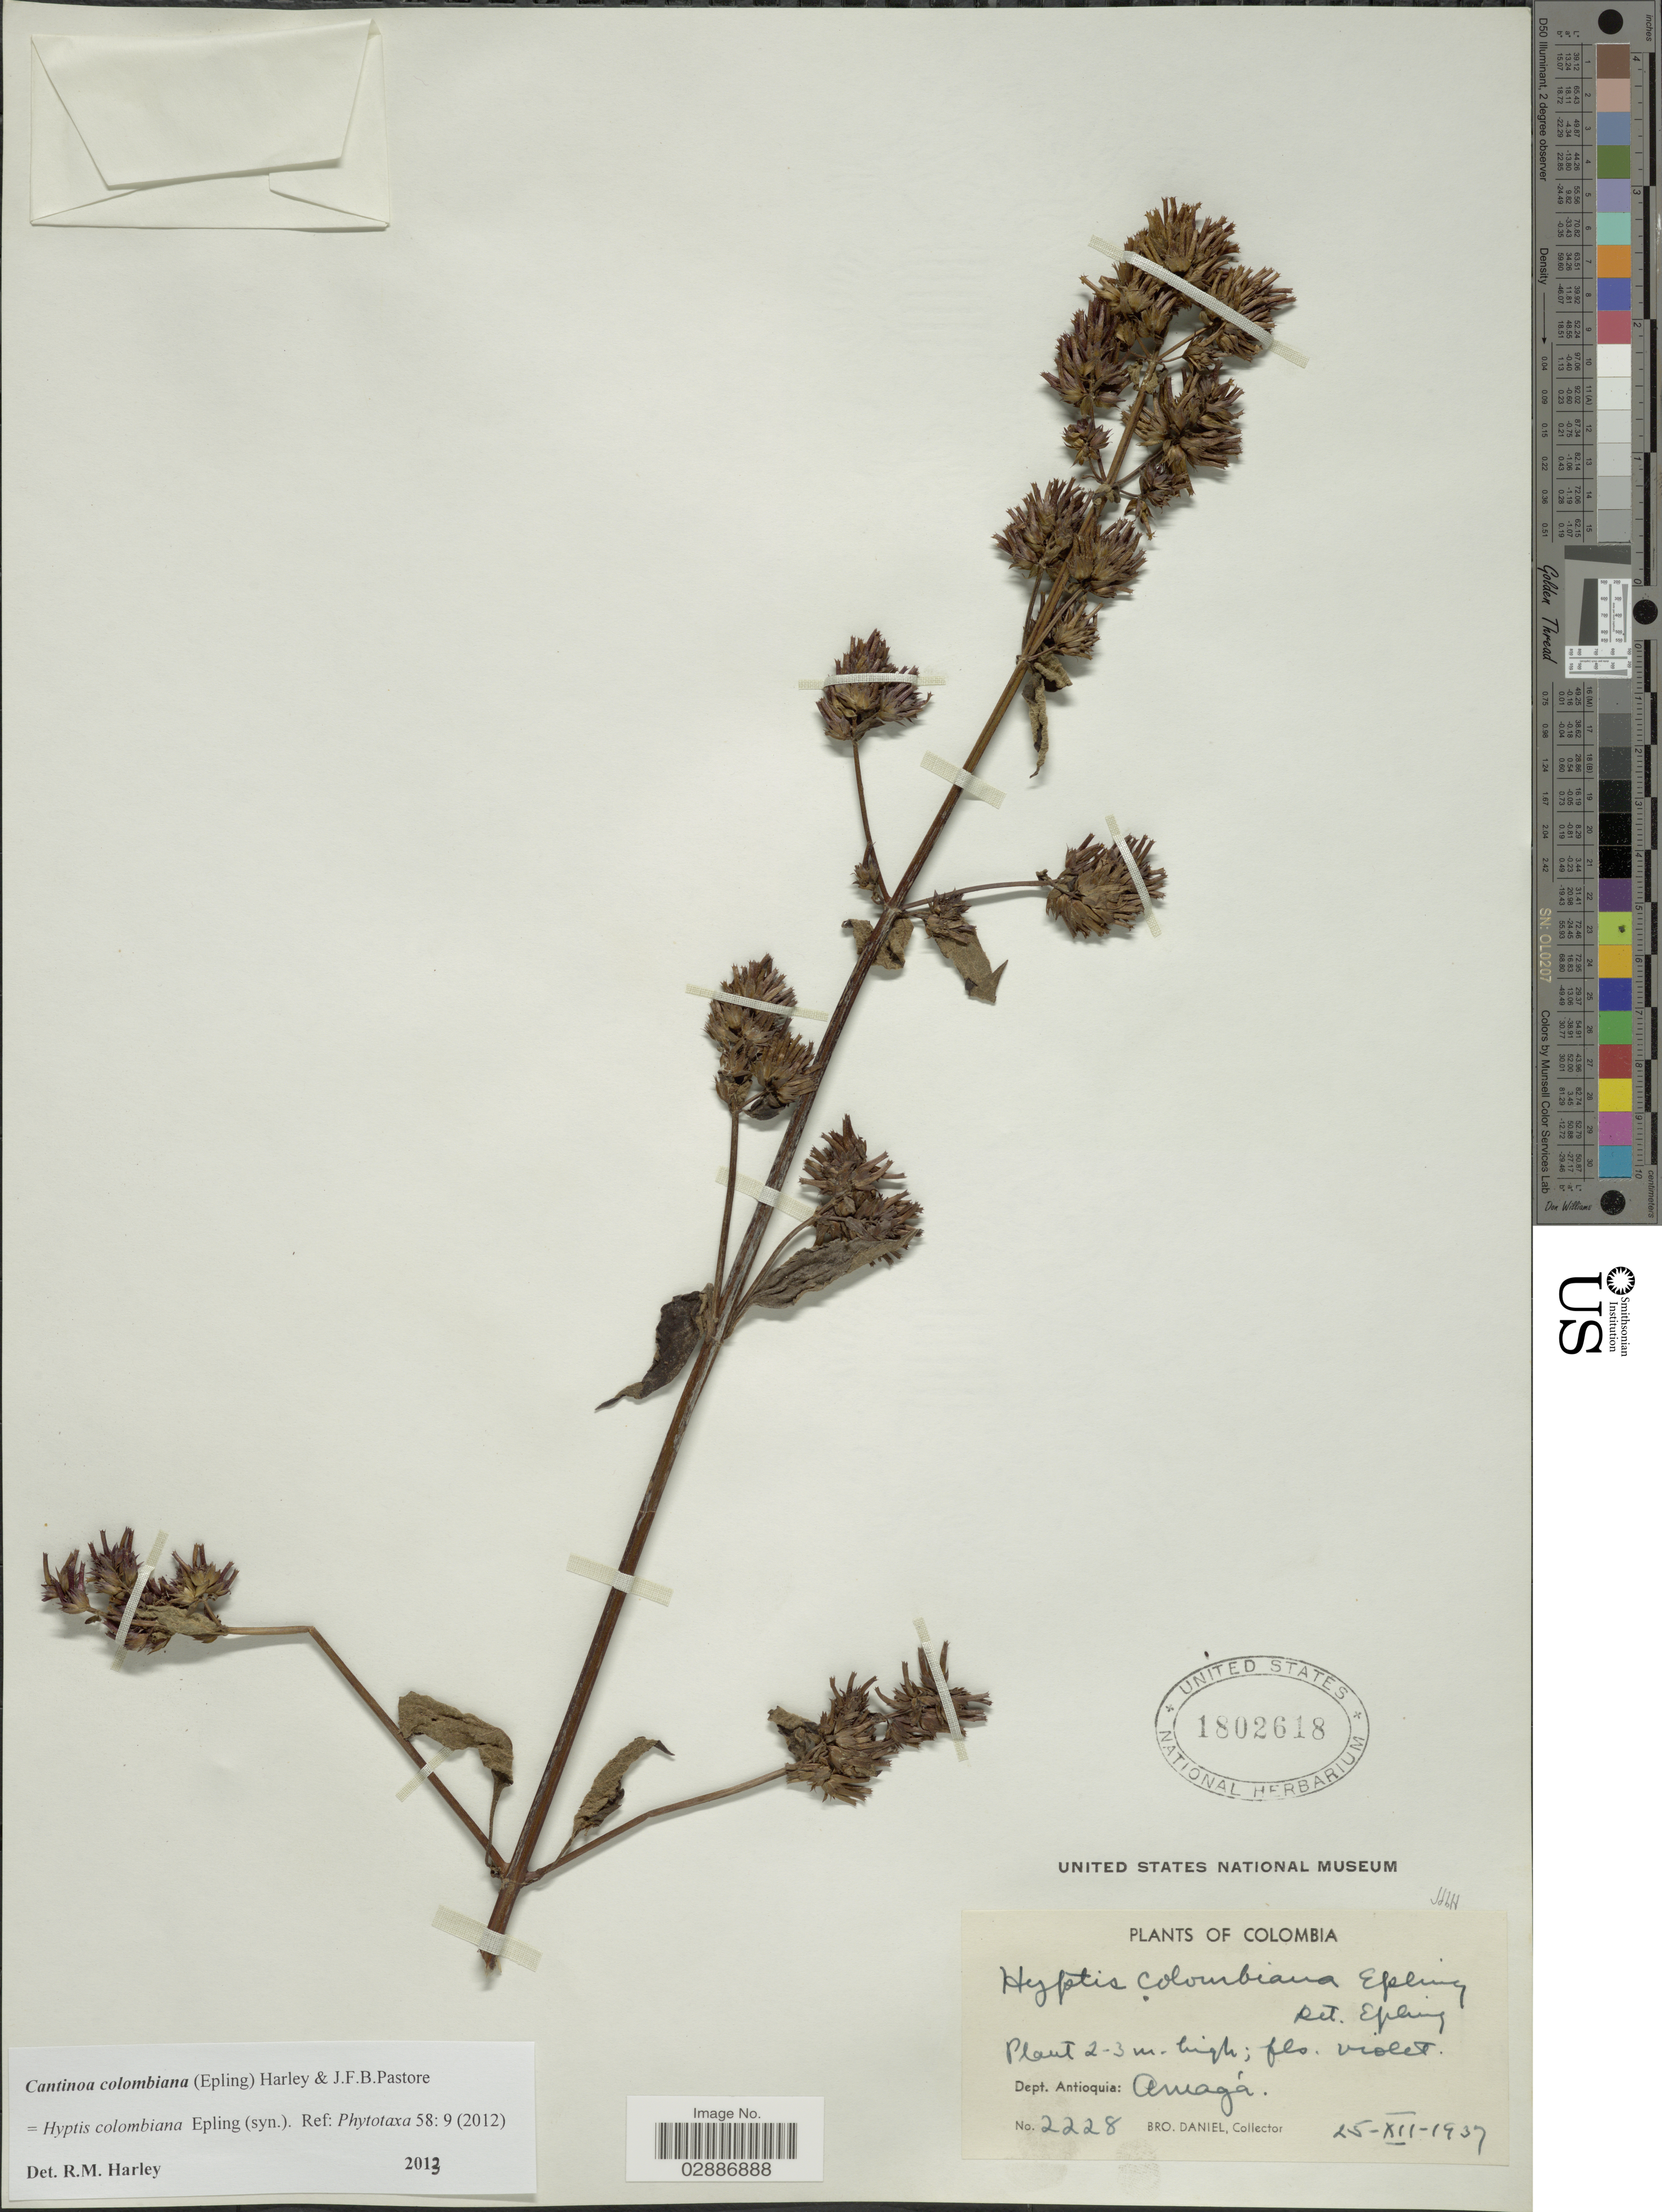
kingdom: Plantae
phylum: Tracheophyta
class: Magnoliopsida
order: Lamiales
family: Lamiaceae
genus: Cantinoa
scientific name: Cantinoa colombiana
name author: (Epling) Harley & J.F.B. Pastore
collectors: Bro. Daniel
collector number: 2228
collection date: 1937-12-25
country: Colombia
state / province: Antioquia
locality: Dept. Antioquia: Amagá.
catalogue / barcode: US 1802618